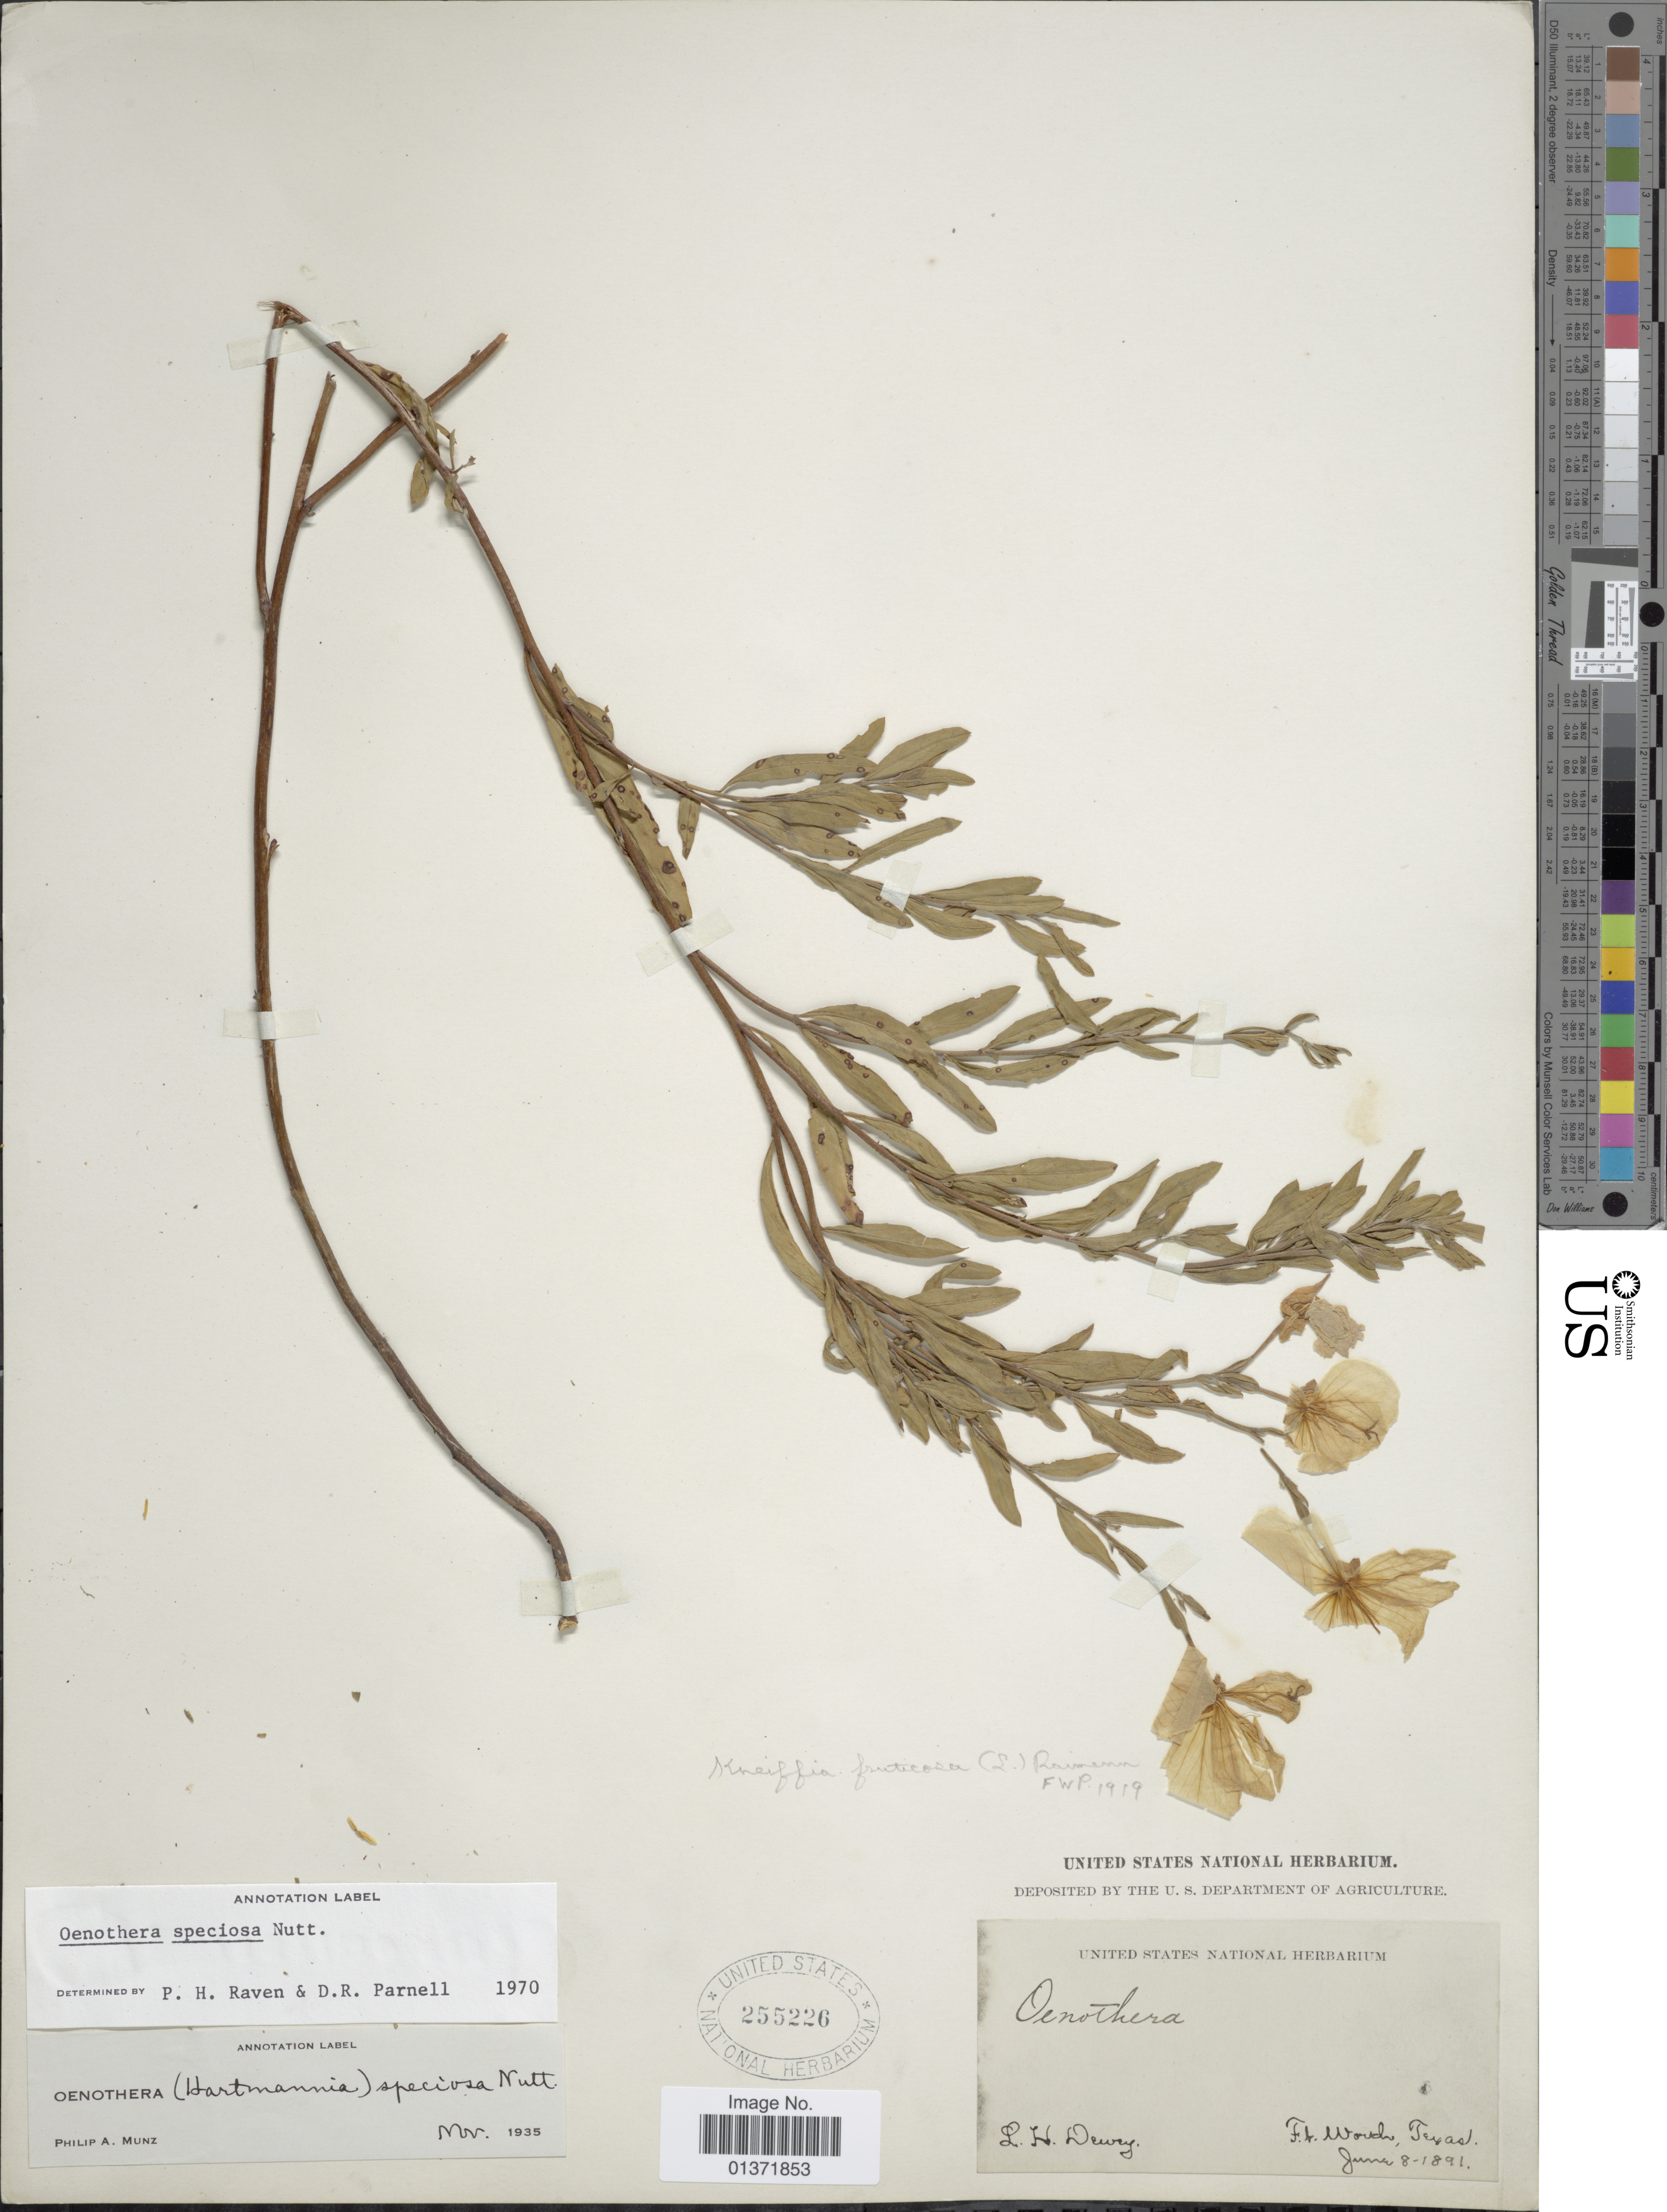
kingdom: Plantae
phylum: Tracheophyta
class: Magnoliopsida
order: Myrtales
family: Onagraceae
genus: Oenothera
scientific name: Oenothera speciosa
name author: Nutt.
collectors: L. H. Dewey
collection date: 1891-06-08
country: United States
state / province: Texas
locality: Ft. Worth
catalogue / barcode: US 255226